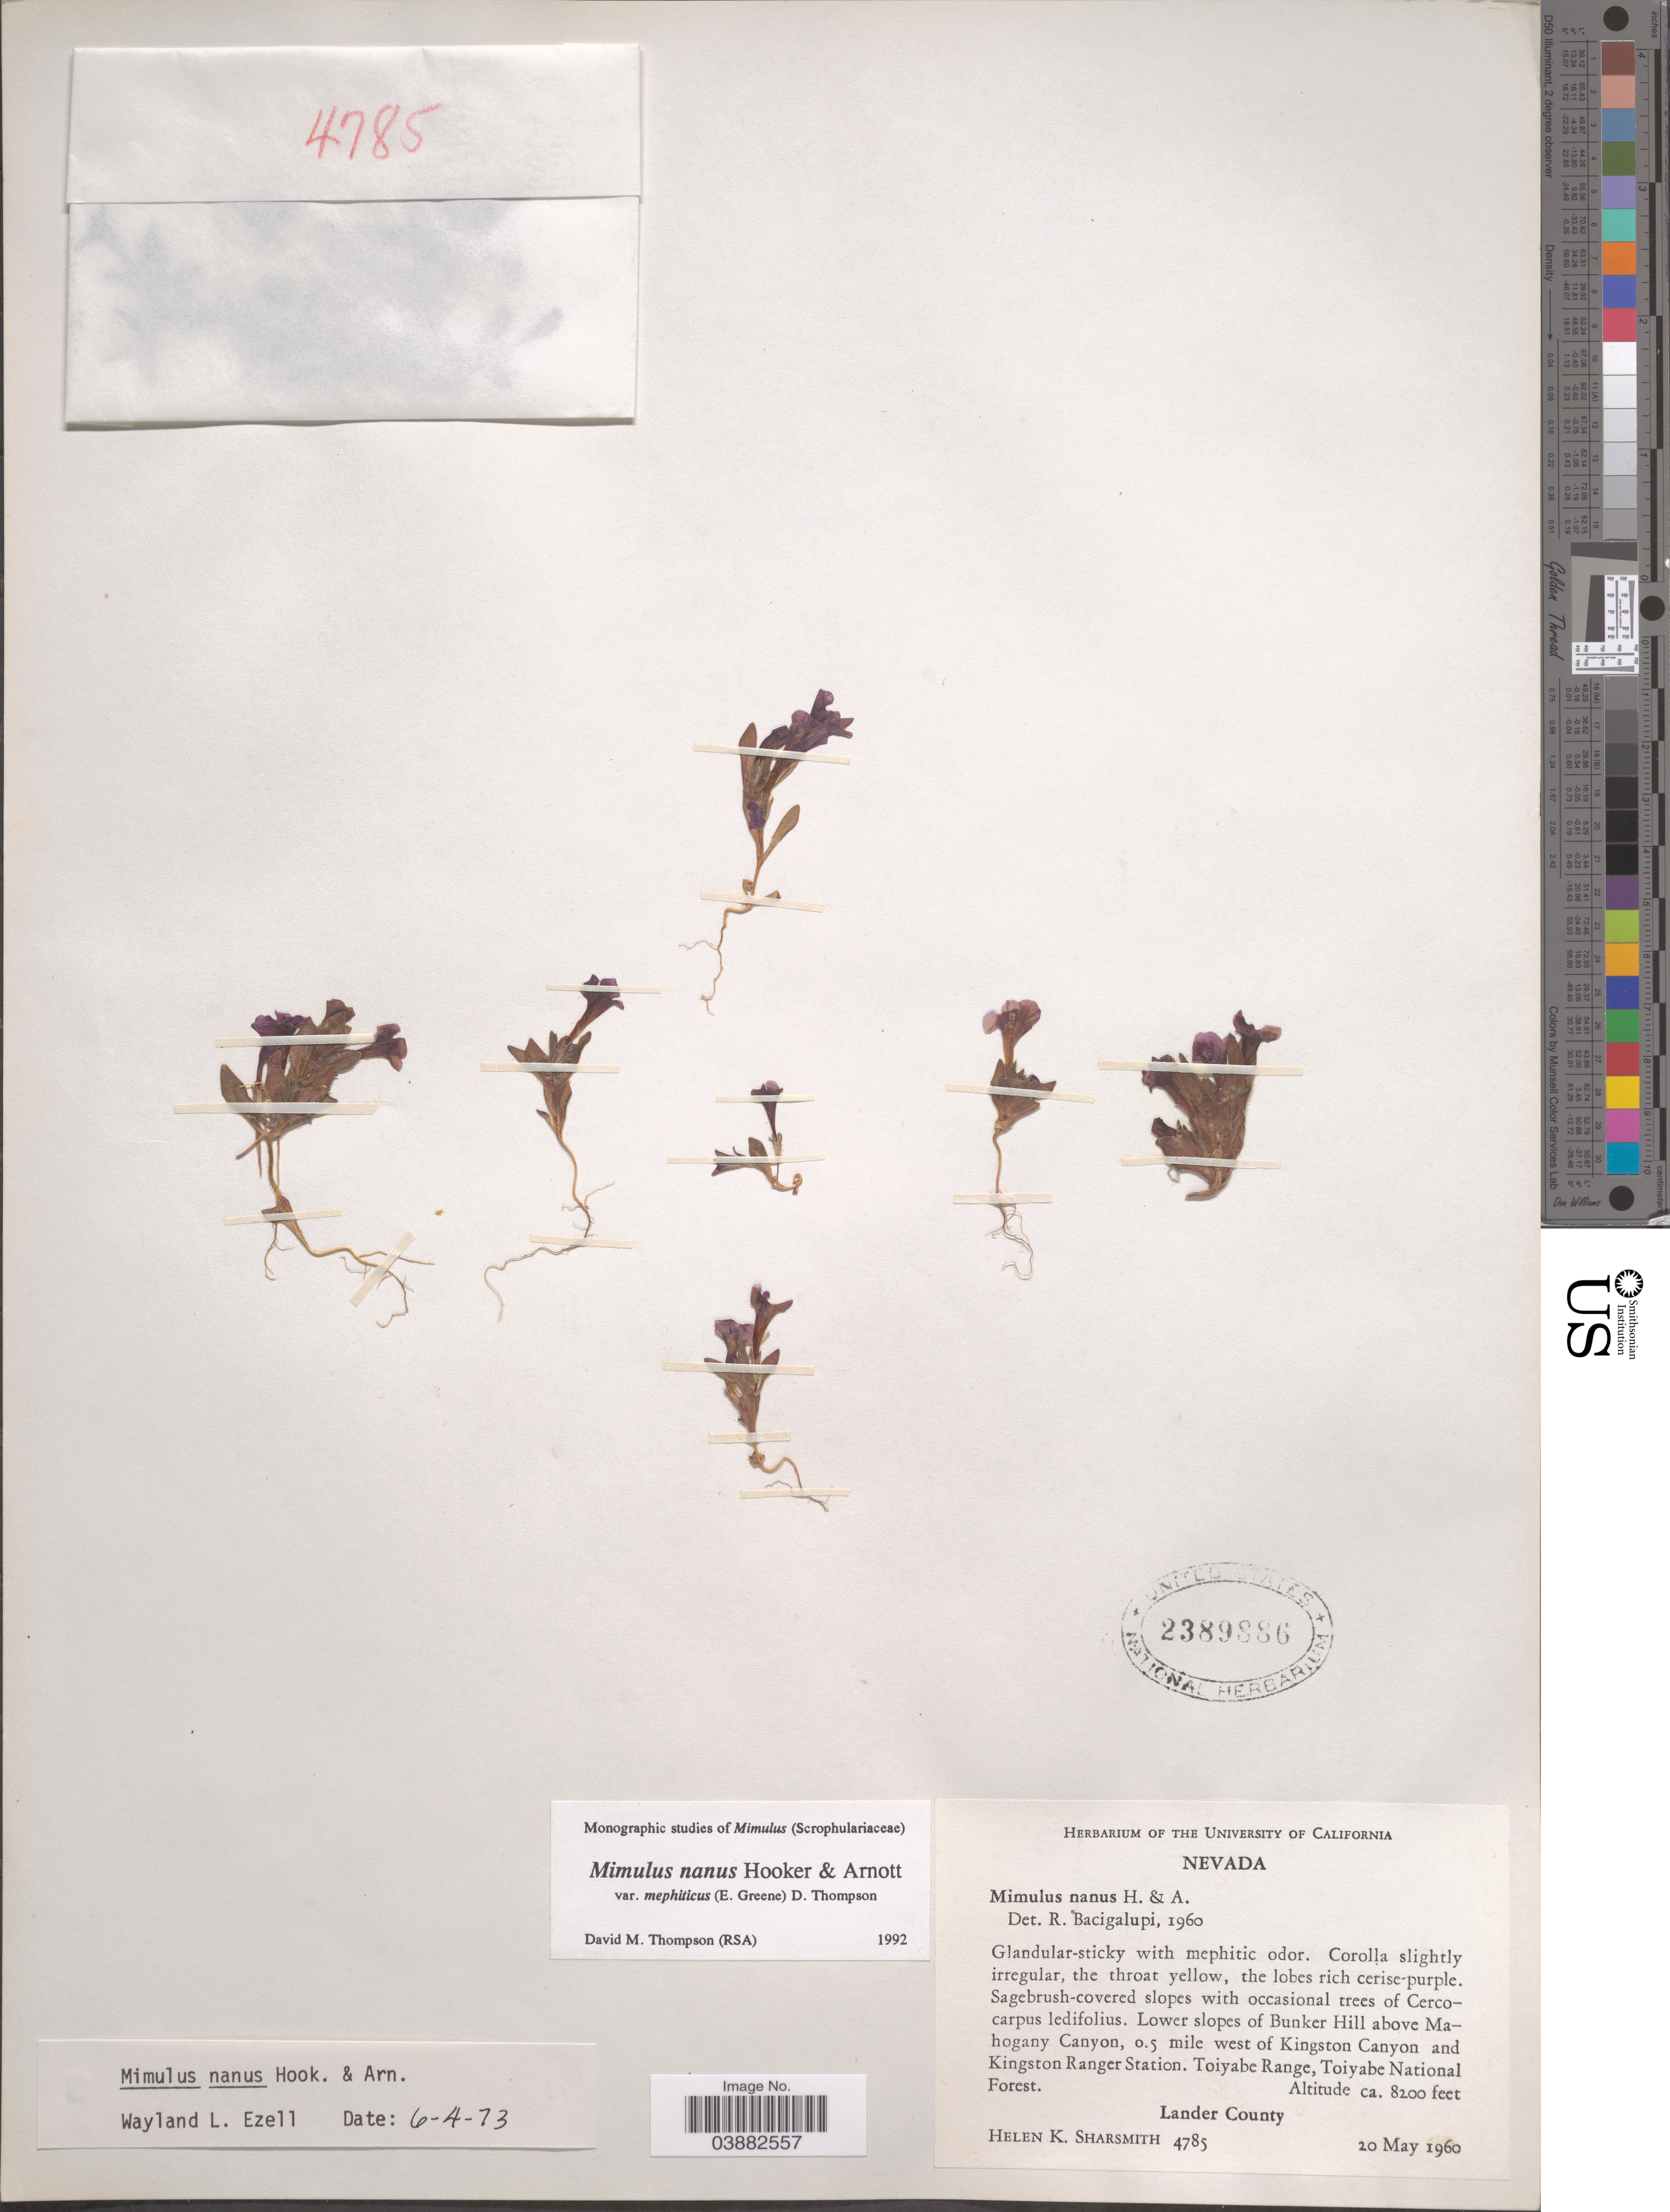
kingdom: Plantae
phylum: Tracheophyta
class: Magnoliopsida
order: Lamiales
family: Phrymaceae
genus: Mimulus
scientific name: Mimulus nanus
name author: Hook. & Arn.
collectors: H. Sharsmith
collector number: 4785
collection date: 1960-05-20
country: United States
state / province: Nevada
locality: Lower slopes of Bunker Hill above Mahogany Canyon, 0.5 mile west of Kingston Canyon and Kingston Ranger Station. Toiyabe Range, Toiyabe National Forest.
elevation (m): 2499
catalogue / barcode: US 2389886